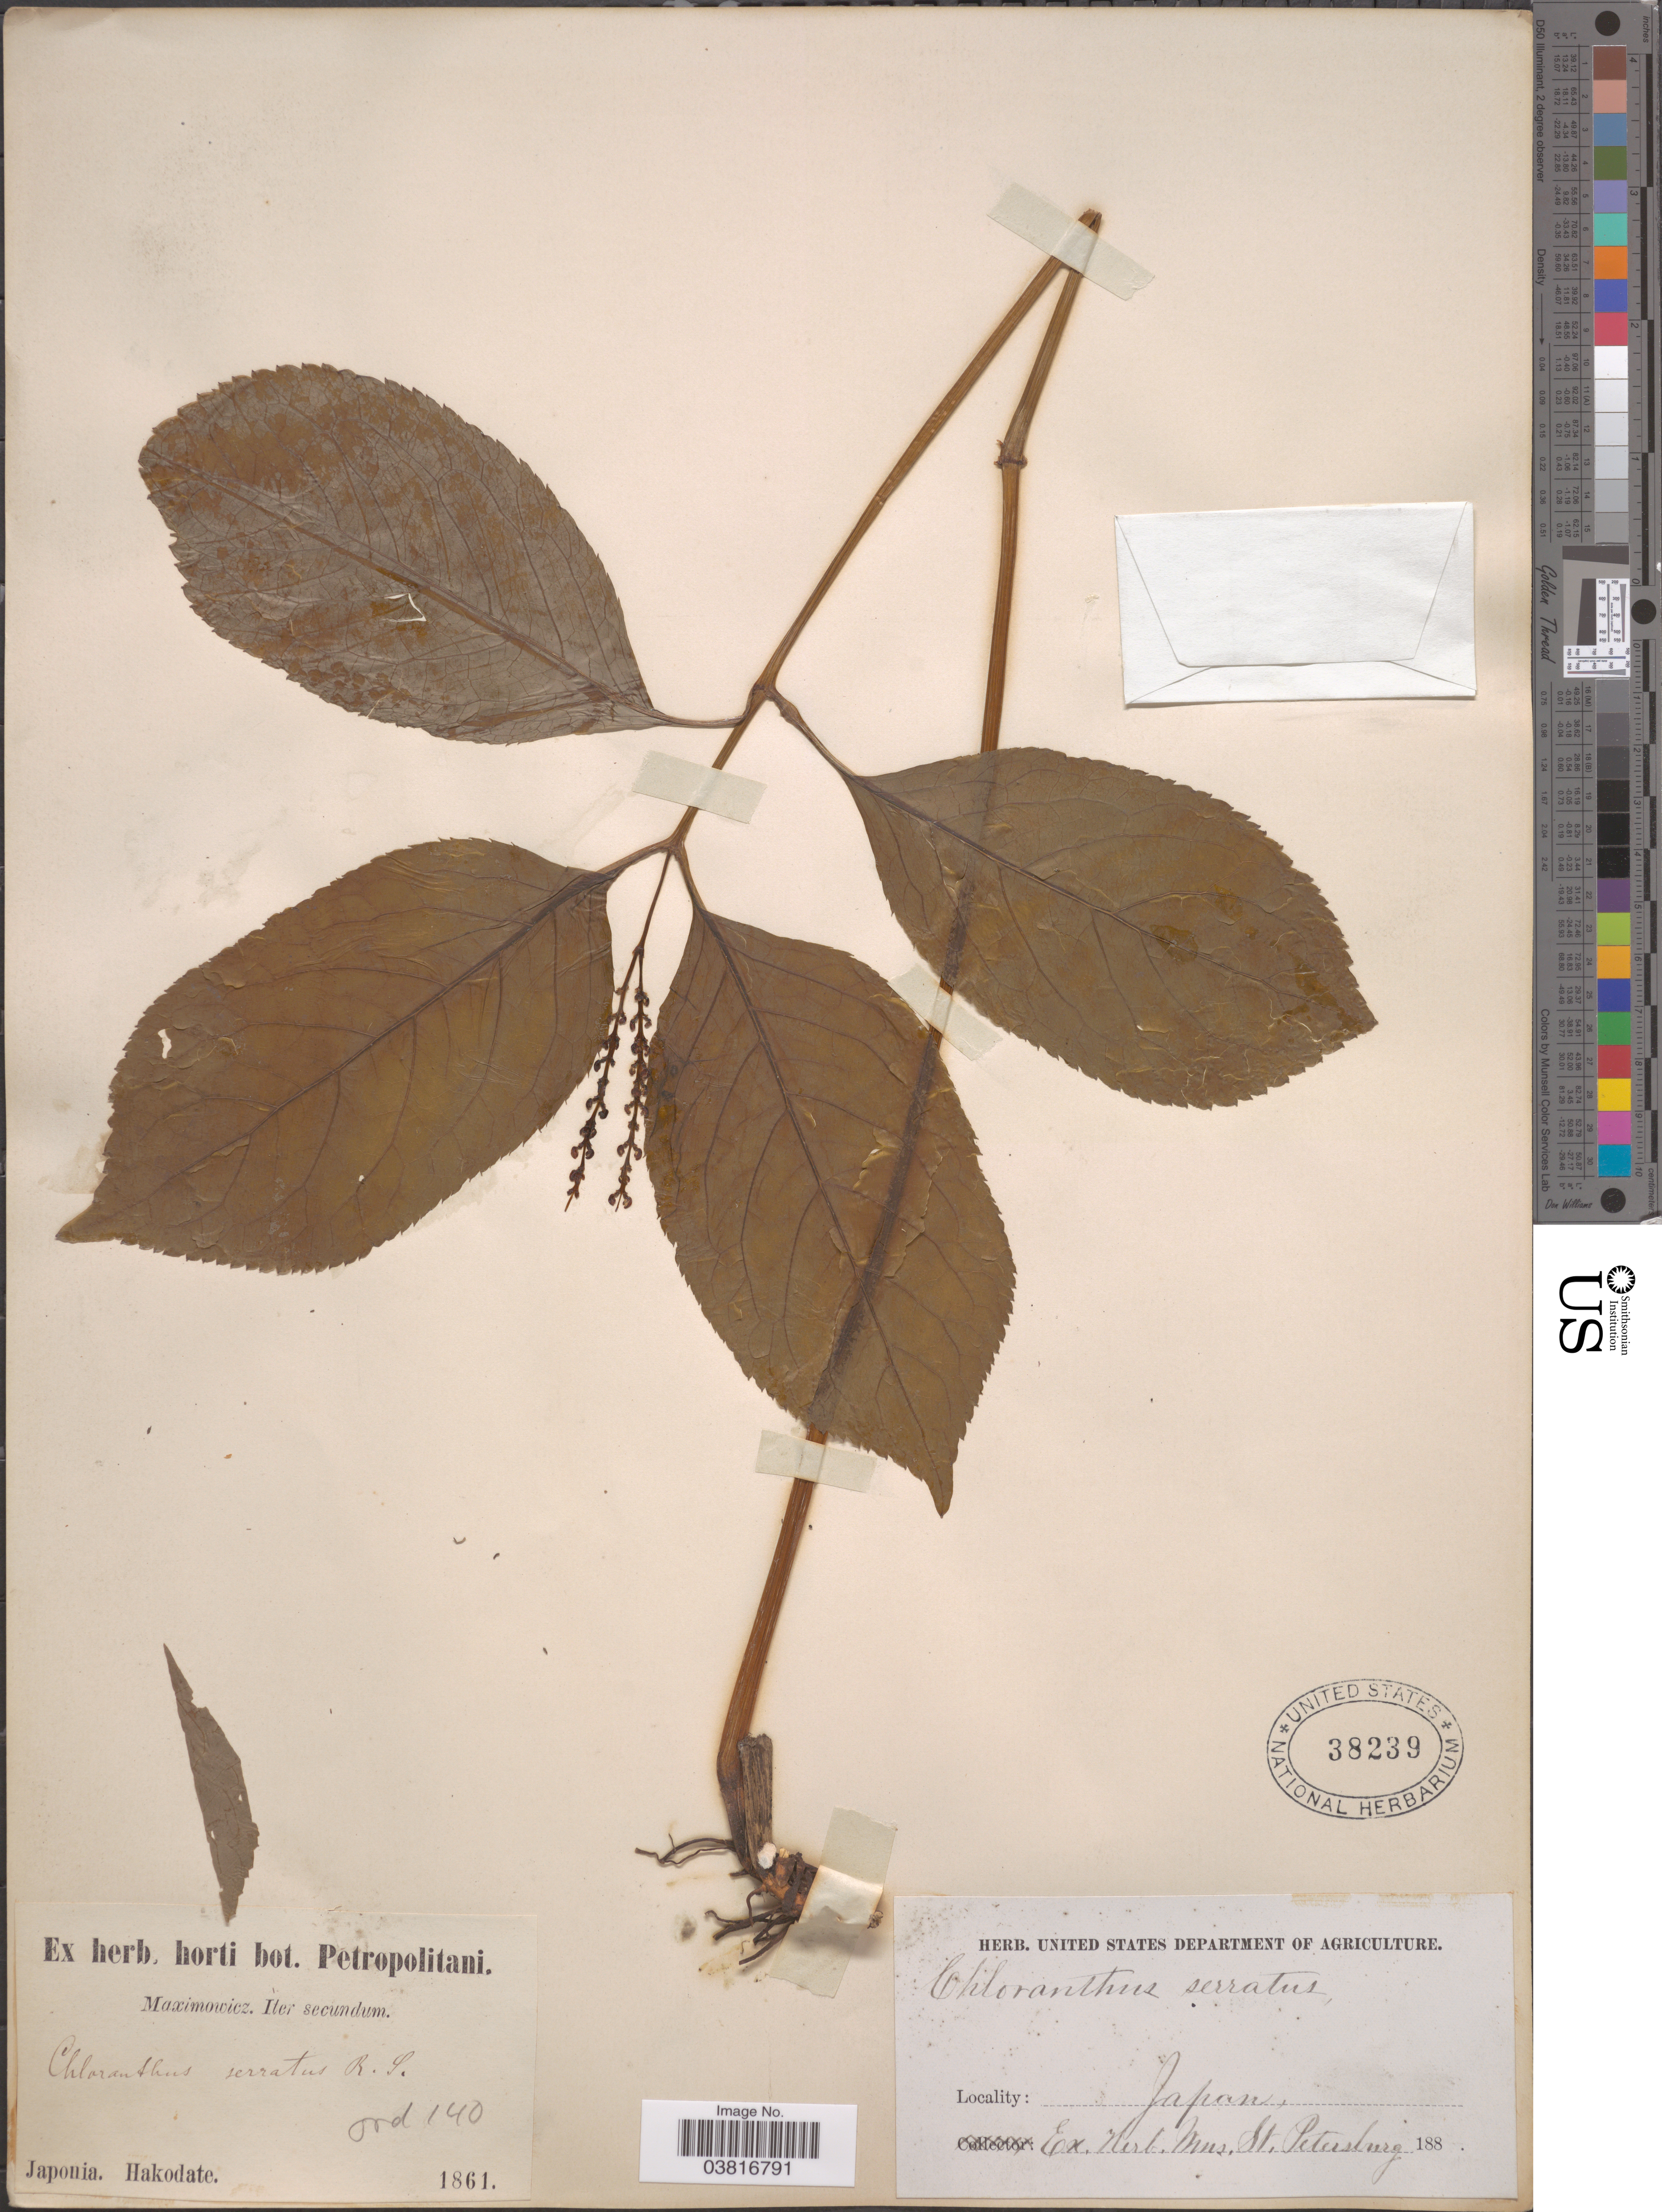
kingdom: Plantae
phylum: Tracheophyta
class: Magnoliopsida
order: Chloranthales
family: Chloranthaceae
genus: Chloranthus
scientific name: Chloranthus serratus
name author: (Thunb.) Roem. & Schult.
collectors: Maximowicz, --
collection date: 1861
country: Japan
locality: Hakodate.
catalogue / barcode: US 38239